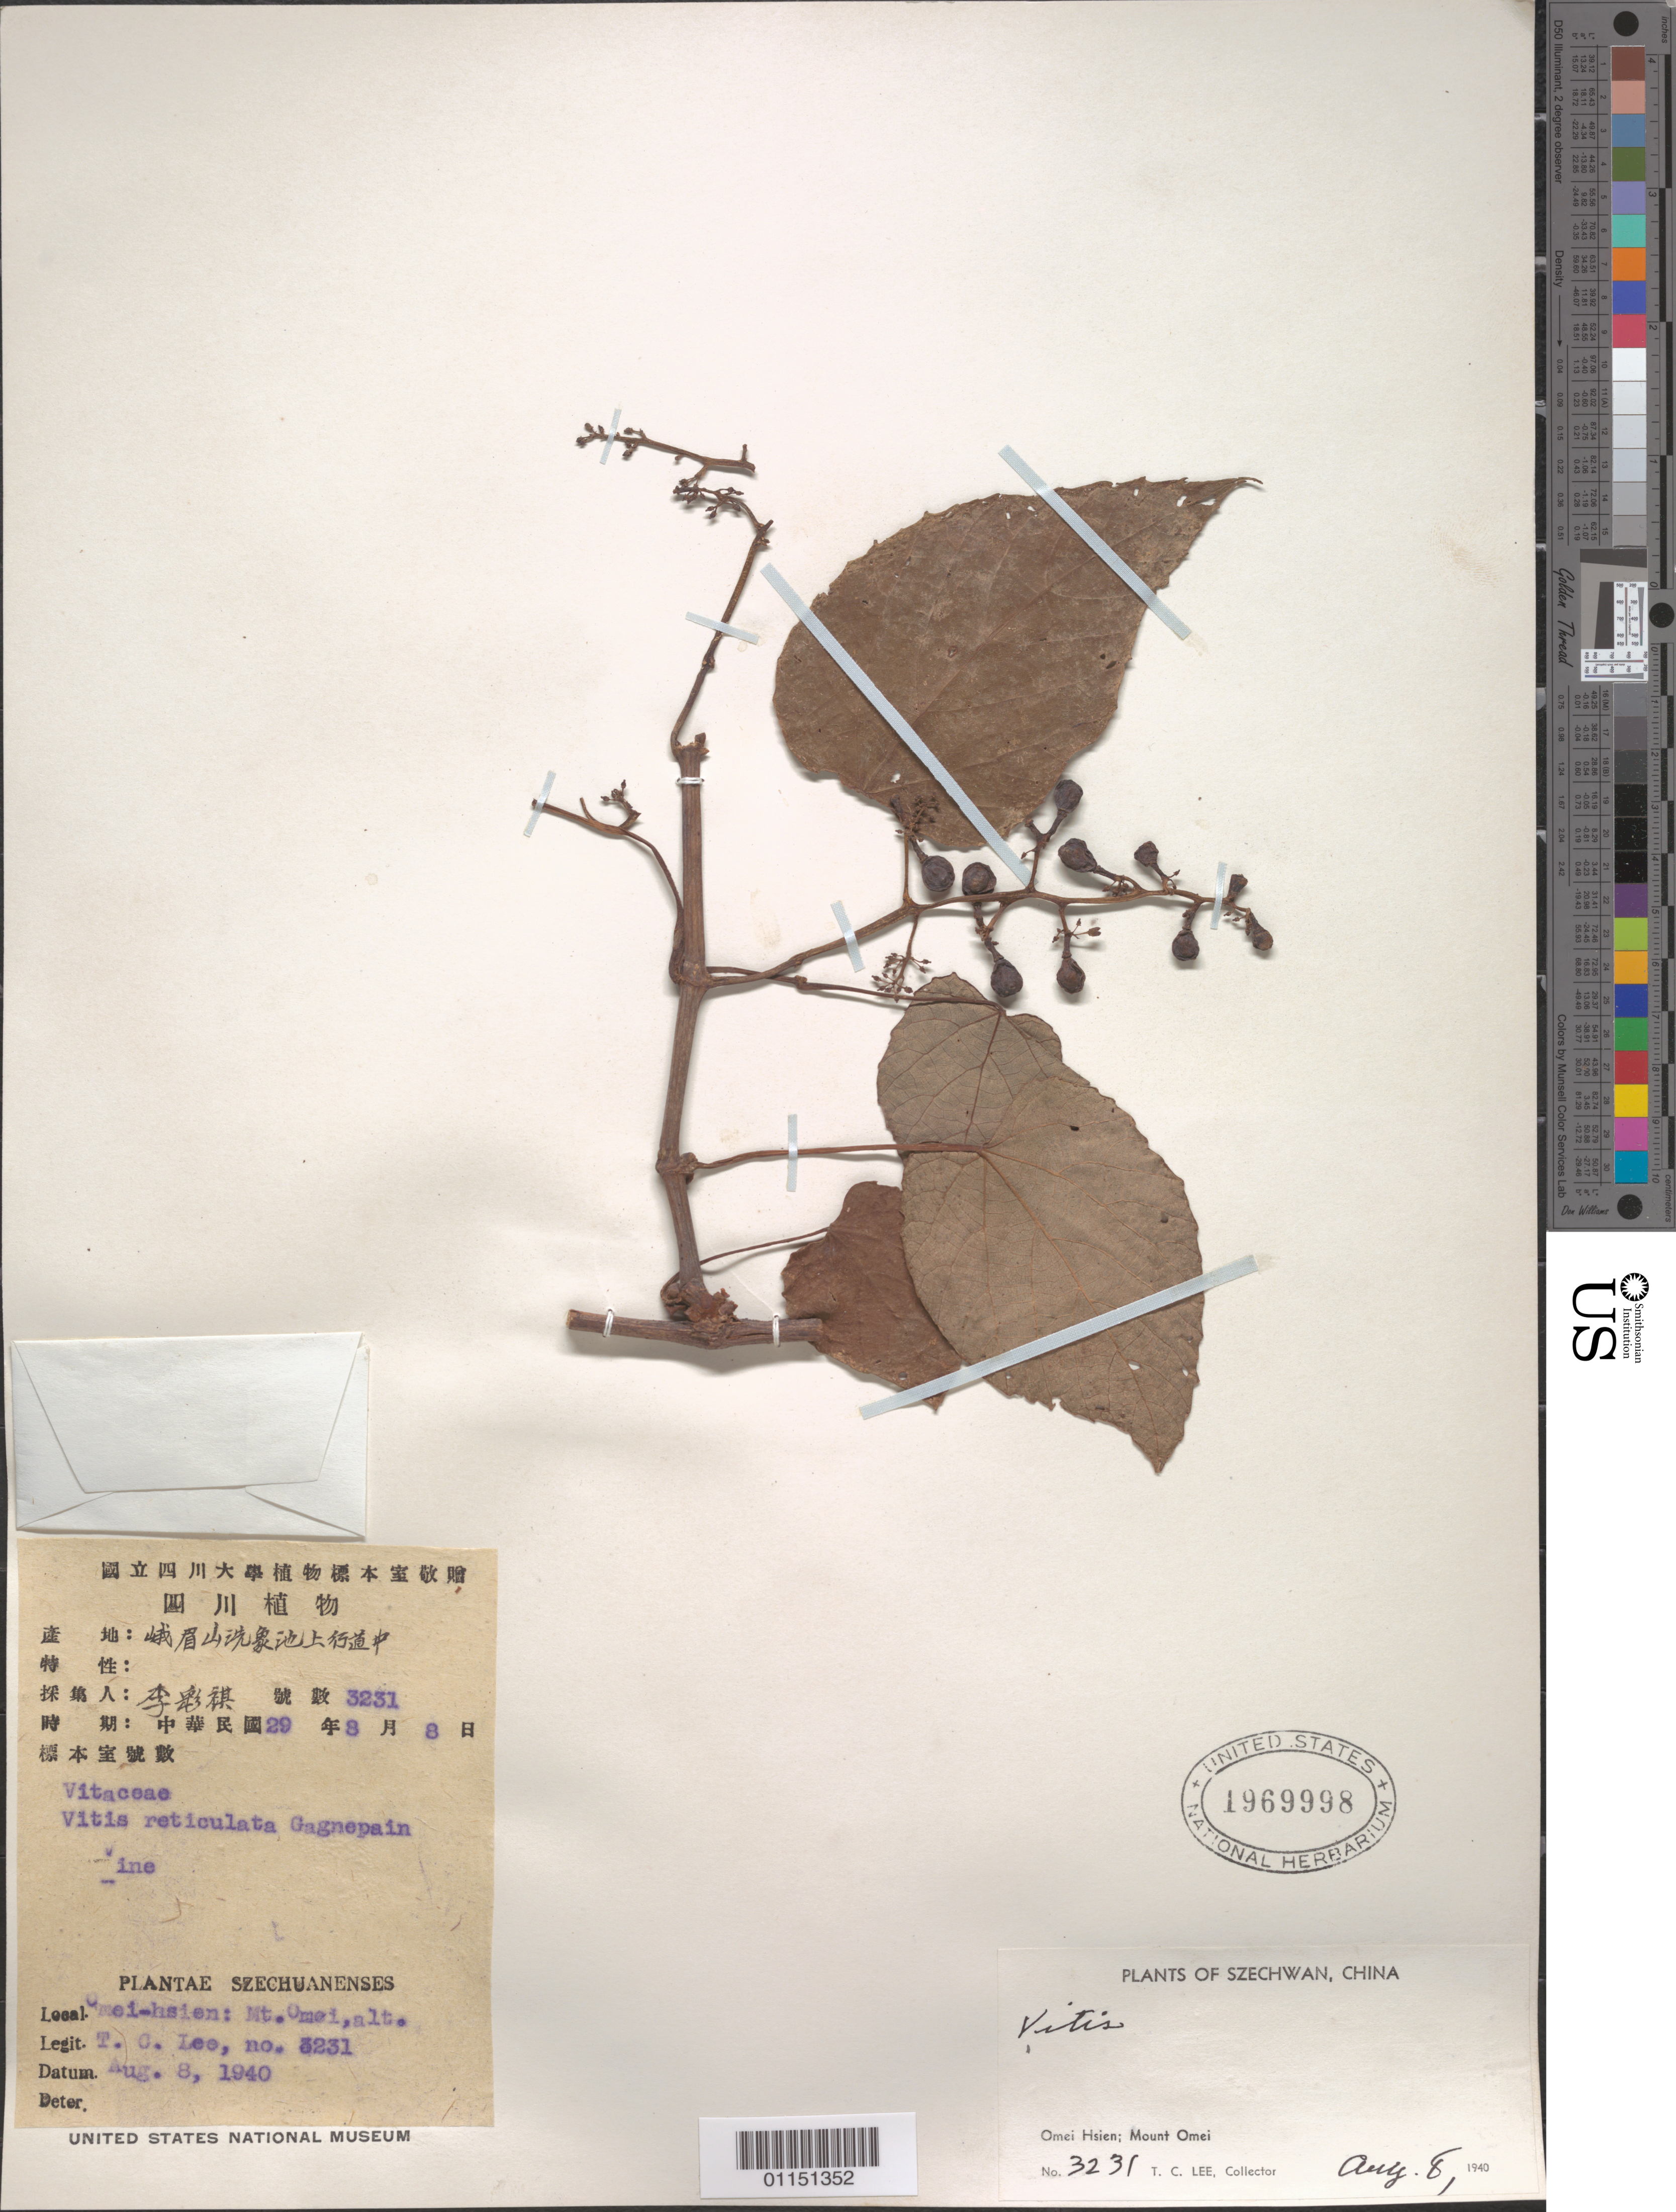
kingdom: Plantae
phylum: Tracheophyta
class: Magnoliopsida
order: Vitales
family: Vitaceae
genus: Vitis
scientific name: Vitis sp.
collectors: T. Lee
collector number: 3231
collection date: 1940-08-08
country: China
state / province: Sichuan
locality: Omei Hsien; Mt Omei.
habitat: Vine.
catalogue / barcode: US 1969998